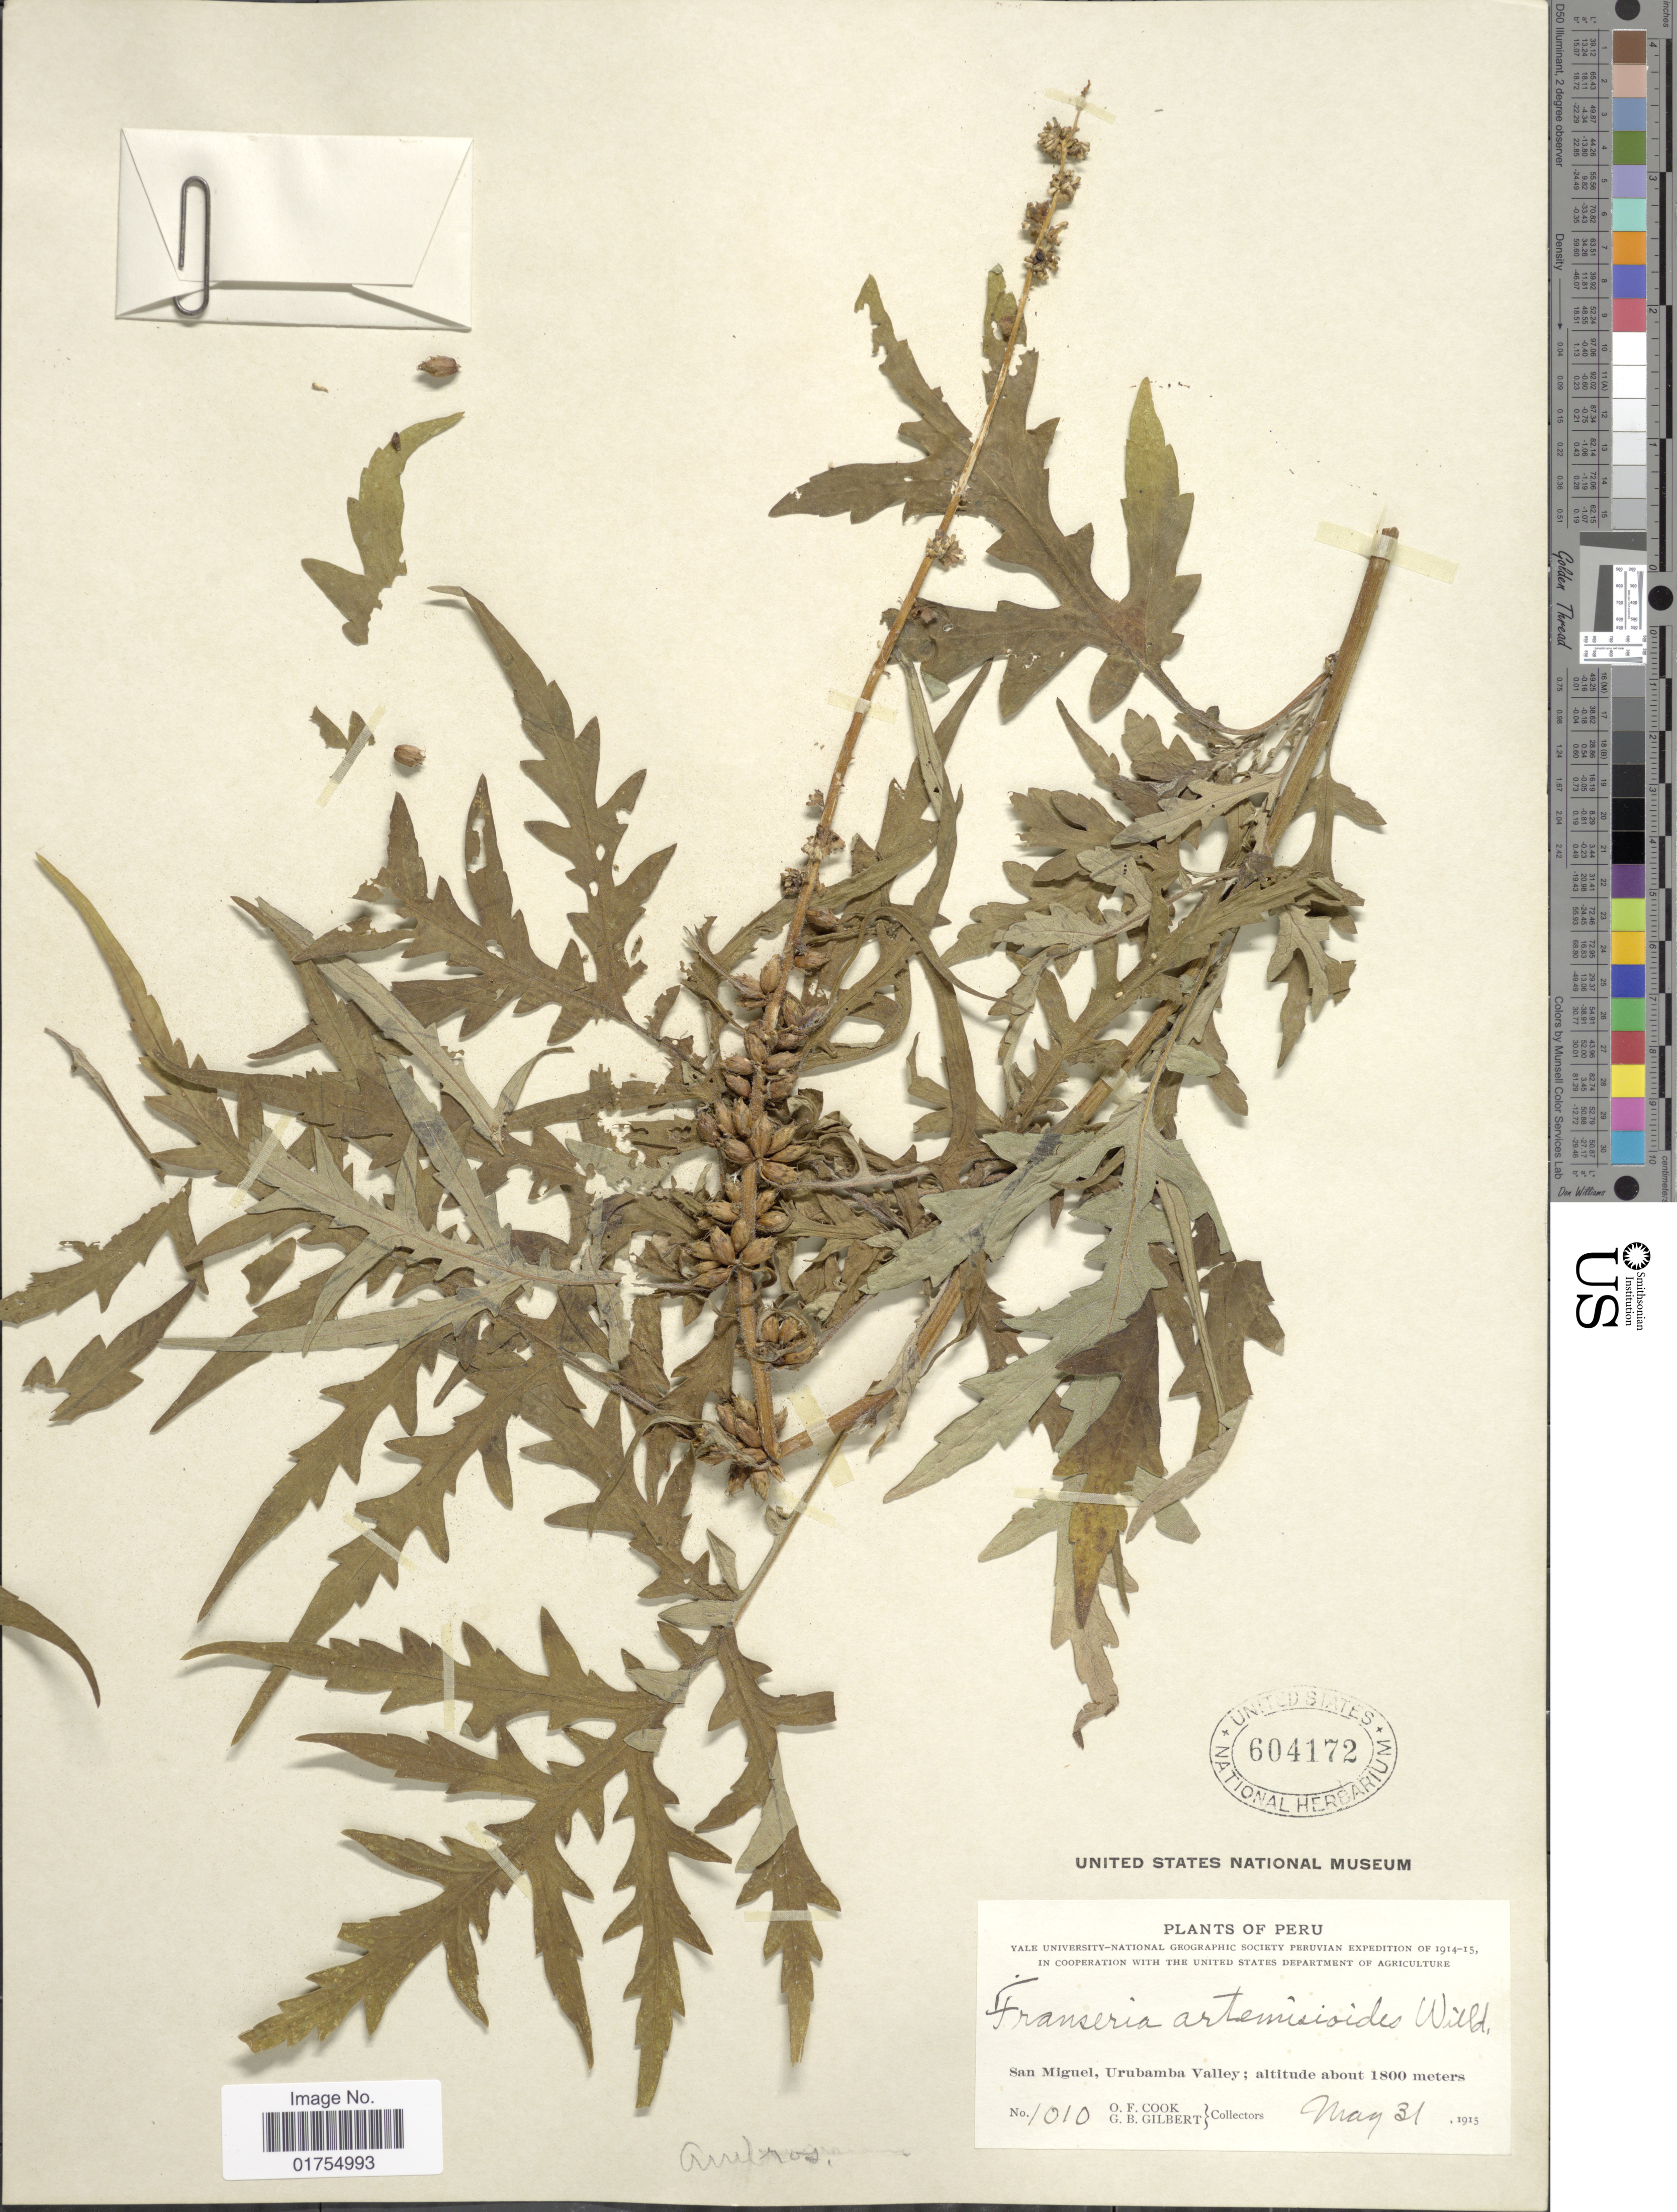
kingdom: Plantae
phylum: Tracheophyta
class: Magnoliopsida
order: Asterales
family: Asteraceae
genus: Franseria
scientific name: Franseria artemisioides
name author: Willd.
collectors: O. F. Cook & G. B. Gilbert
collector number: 1010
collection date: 1915-05-31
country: Peru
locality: San Miguel, Urubamba Valley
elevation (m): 1800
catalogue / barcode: US 604172